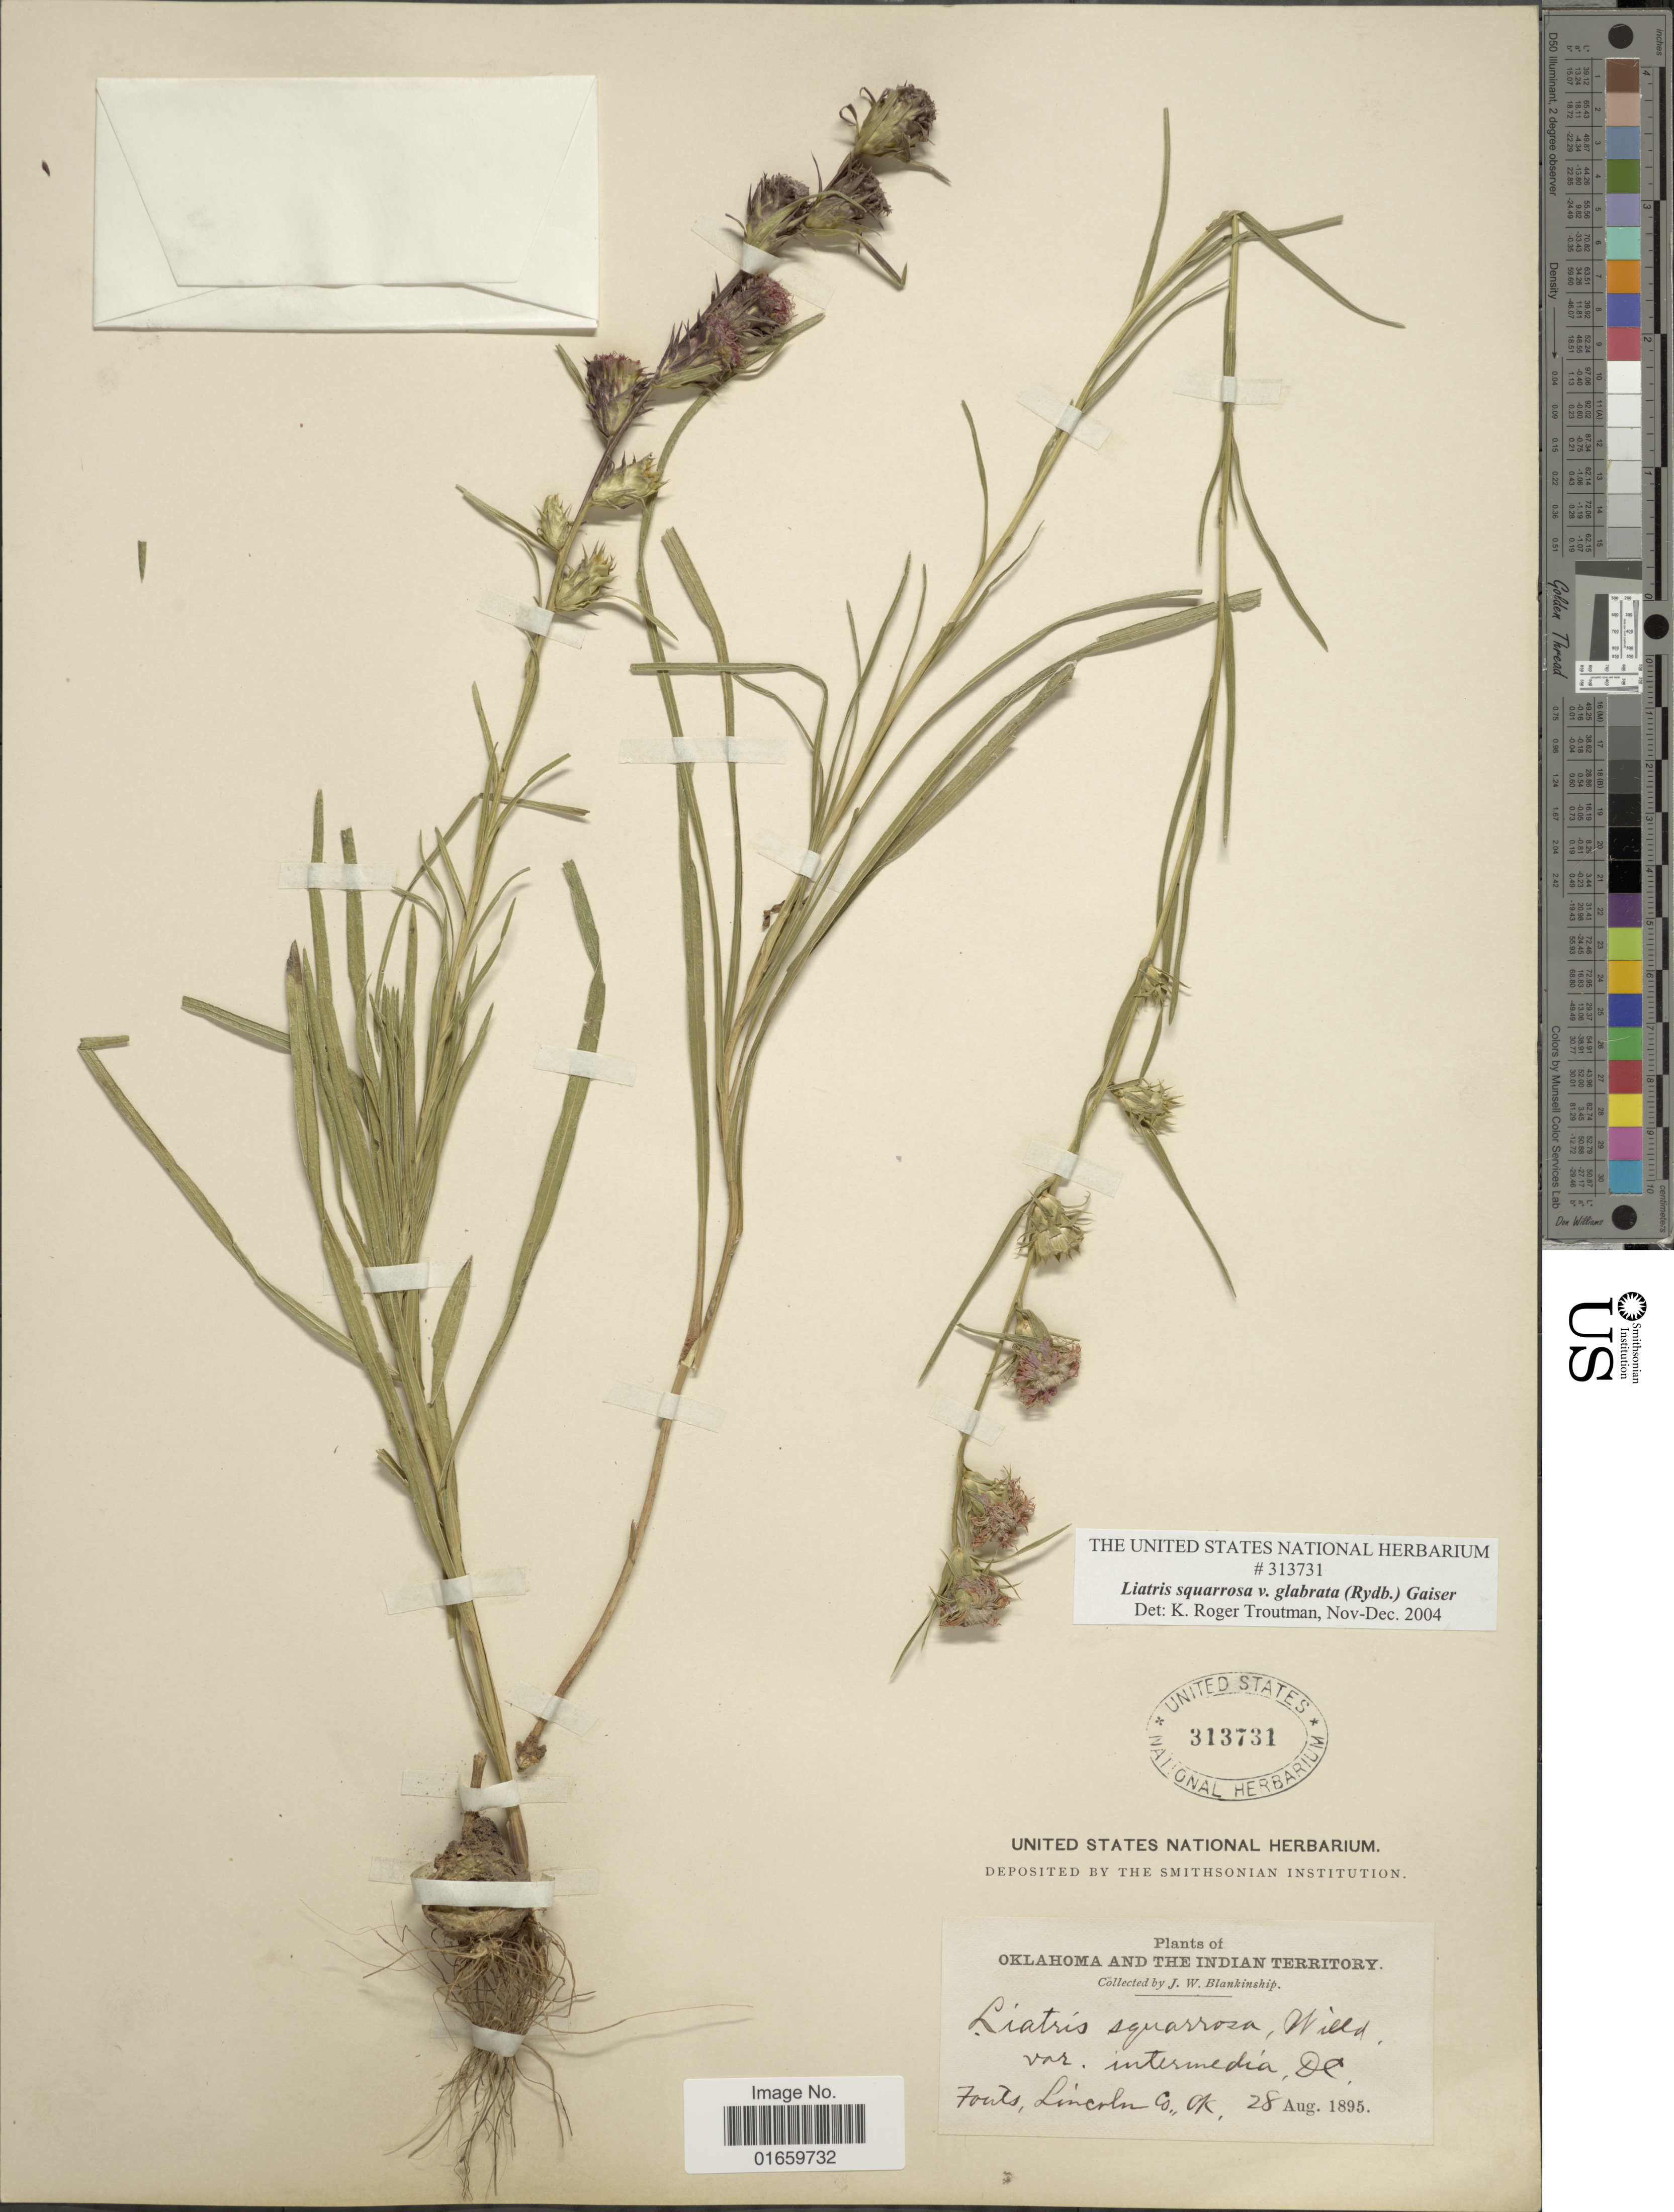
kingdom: Plantae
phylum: Tracheophyta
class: Magnoliopsida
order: Asterales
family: Asteraceae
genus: Liatris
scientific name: Liatris squarrosa var. glabrata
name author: (Rydb.) Gaiser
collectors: J. W. Blankinship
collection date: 1895-08-28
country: United States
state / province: Oklahoma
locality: Fouls, Lincoln Co., Ok.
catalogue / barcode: US 313731